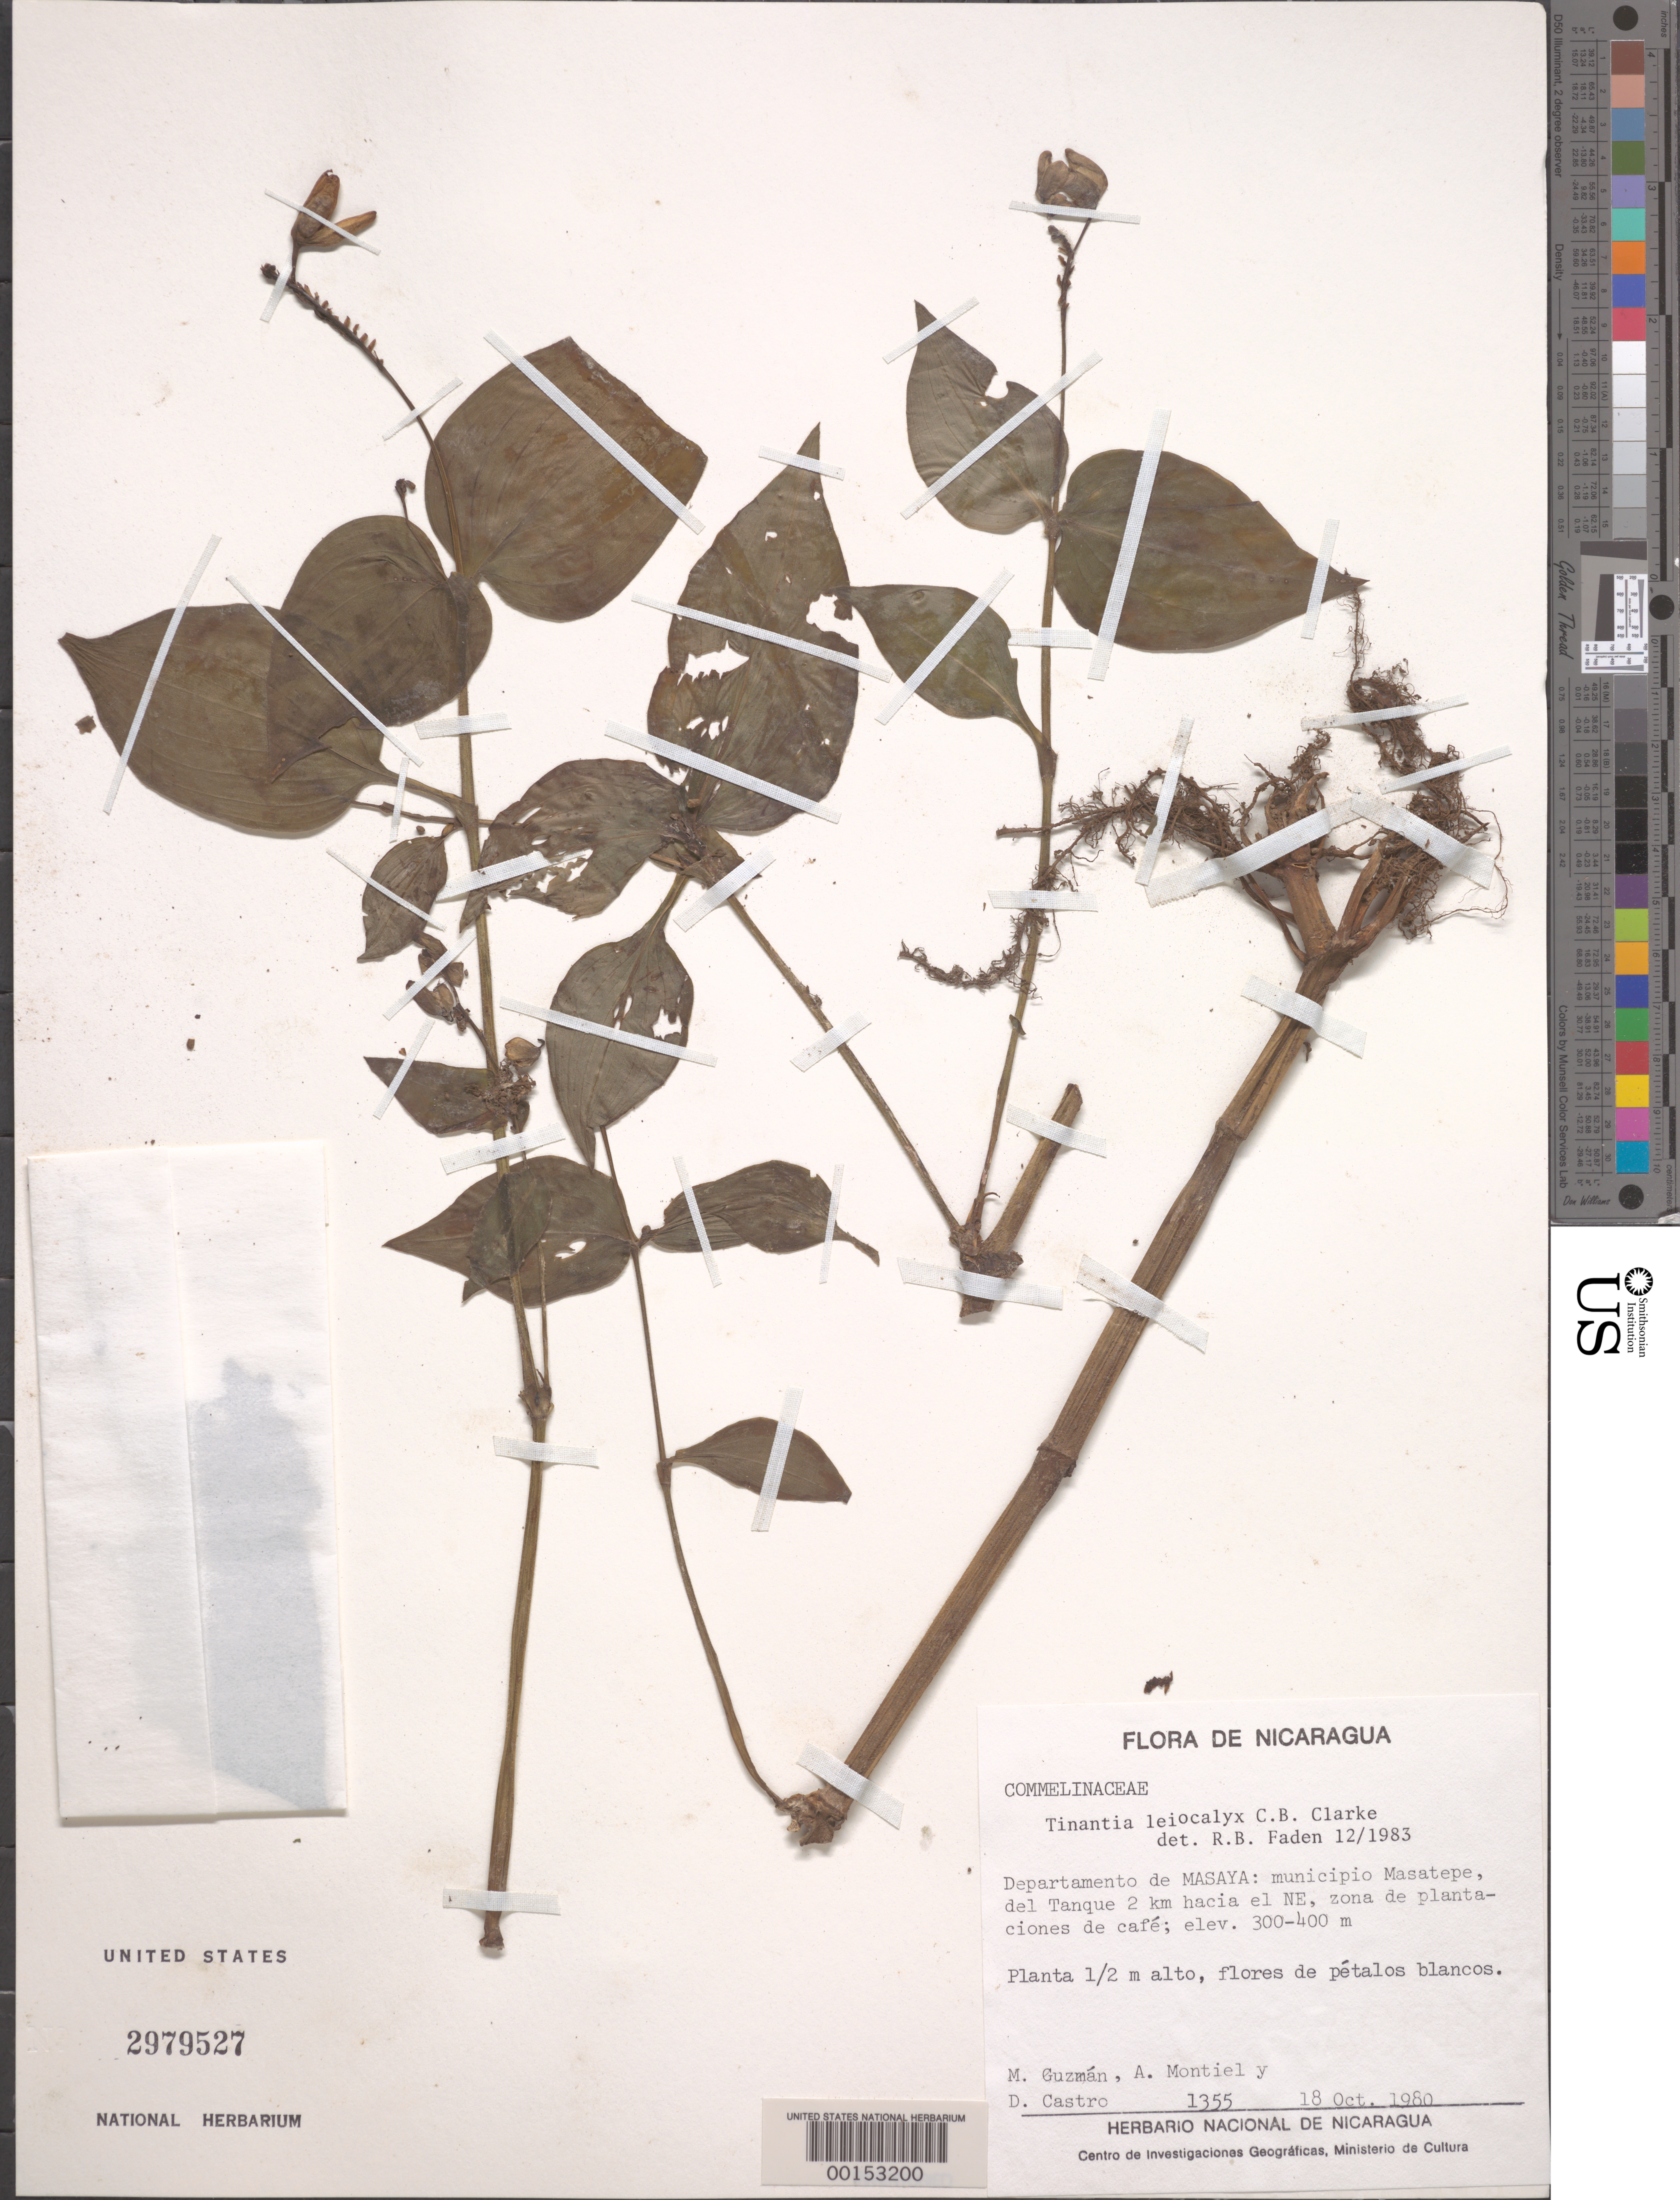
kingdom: Plantae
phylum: Tracheophyta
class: Liliopsida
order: Commelinales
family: Commelinaceae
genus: Tinantia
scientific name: Tinantia leiocalyx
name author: C.B. Clarke in Donn. Sm.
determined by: Faden, Robert B., (US), Smithsonian Institution - National Museum of Natural History (UNITED STATES)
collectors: M. Guzman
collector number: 1355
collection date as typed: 18 Oct 1980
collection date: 1980-10-18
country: Nicaragua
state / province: Masaya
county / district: Masatepe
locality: Ne of tanque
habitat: Coffee plantations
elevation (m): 300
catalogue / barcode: US 2979527